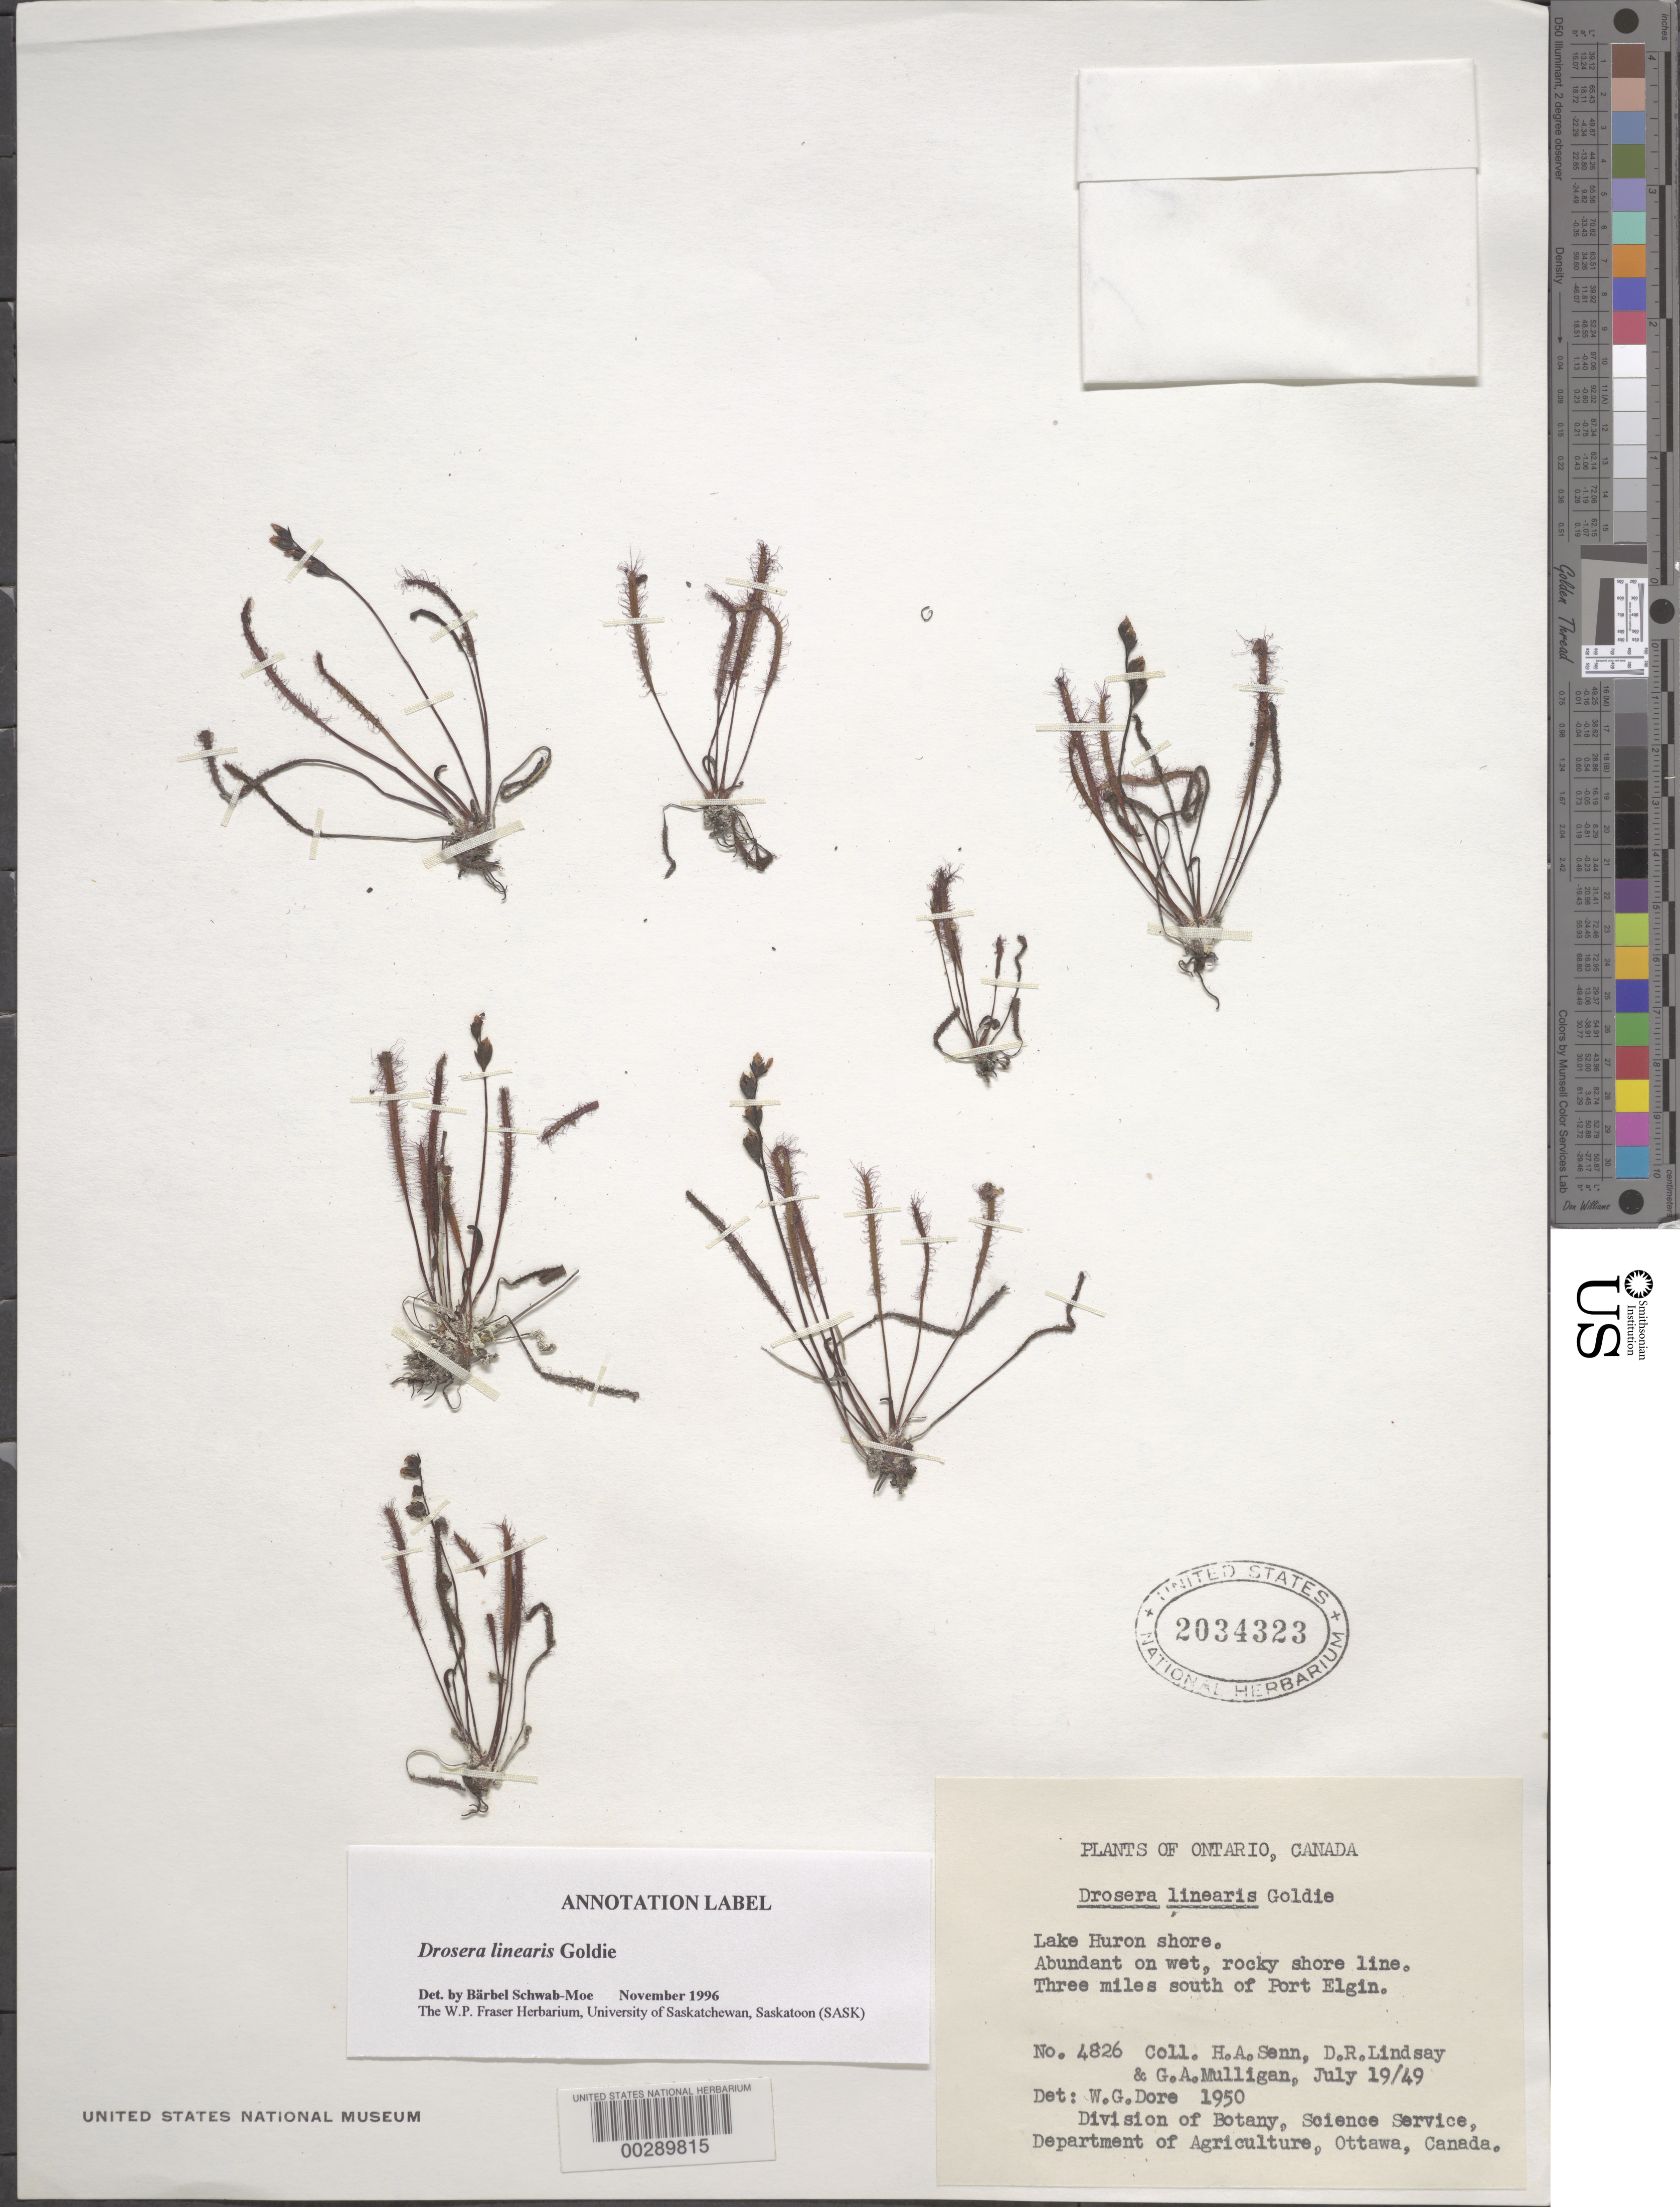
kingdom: Plantae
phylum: Tracheophyta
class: Magnoliopsida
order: Caryophyllales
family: Droseraceae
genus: Drosera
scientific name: Drosera linearis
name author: Goldie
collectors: H. A. Senn, D. Lindsay & G. Mulligan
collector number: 4826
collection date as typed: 19 Jul 1949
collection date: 1949-07-19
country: Canada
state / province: Ontario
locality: S of port elgin, shore of lake huron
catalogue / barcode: US 2034323